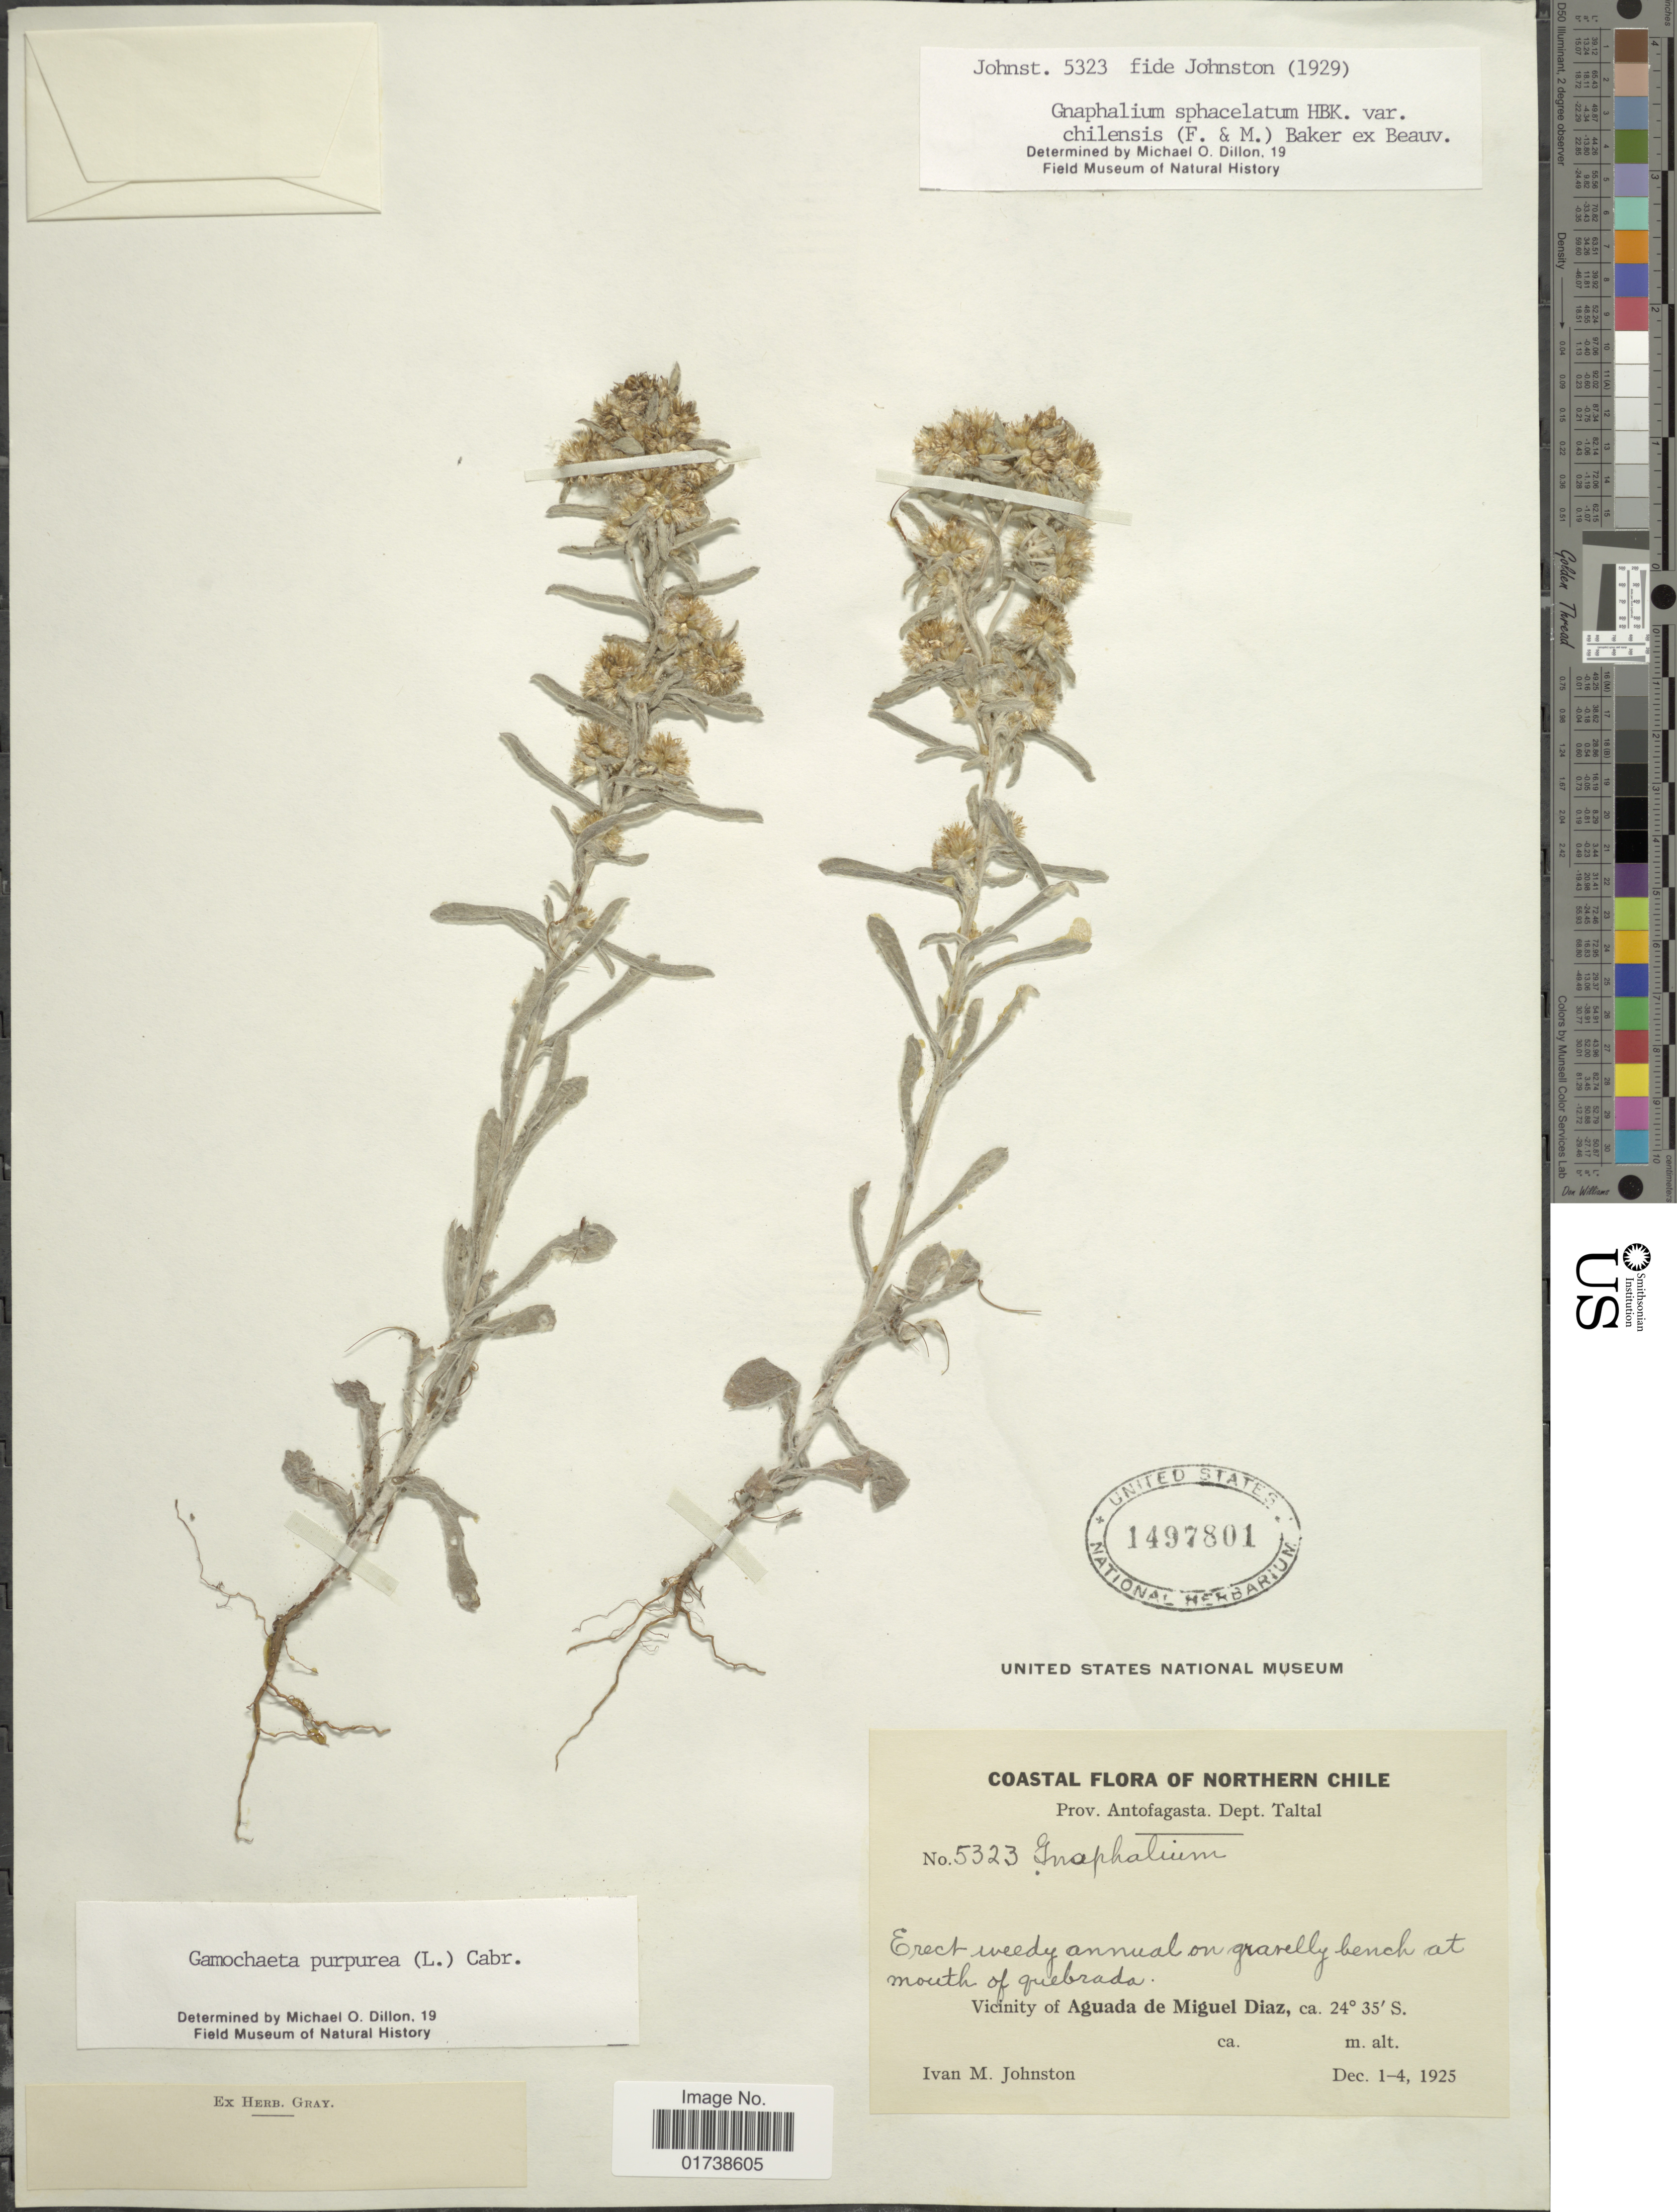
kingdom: Plantae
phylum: Tracheophyta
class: Magnoliopsida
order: Asterales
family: Asteraceae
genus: Gamochaeta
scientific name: Gamochaeta purpurea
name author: (L.) Cabrera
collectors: I.M. Johnston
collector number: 5323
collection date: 1925-12-01/1925-12-04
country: Chile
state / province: Antofagasta (II)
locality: Dept. Taltal, vicinity of Aguada de Miguel Diaz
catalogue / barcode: US 1497801